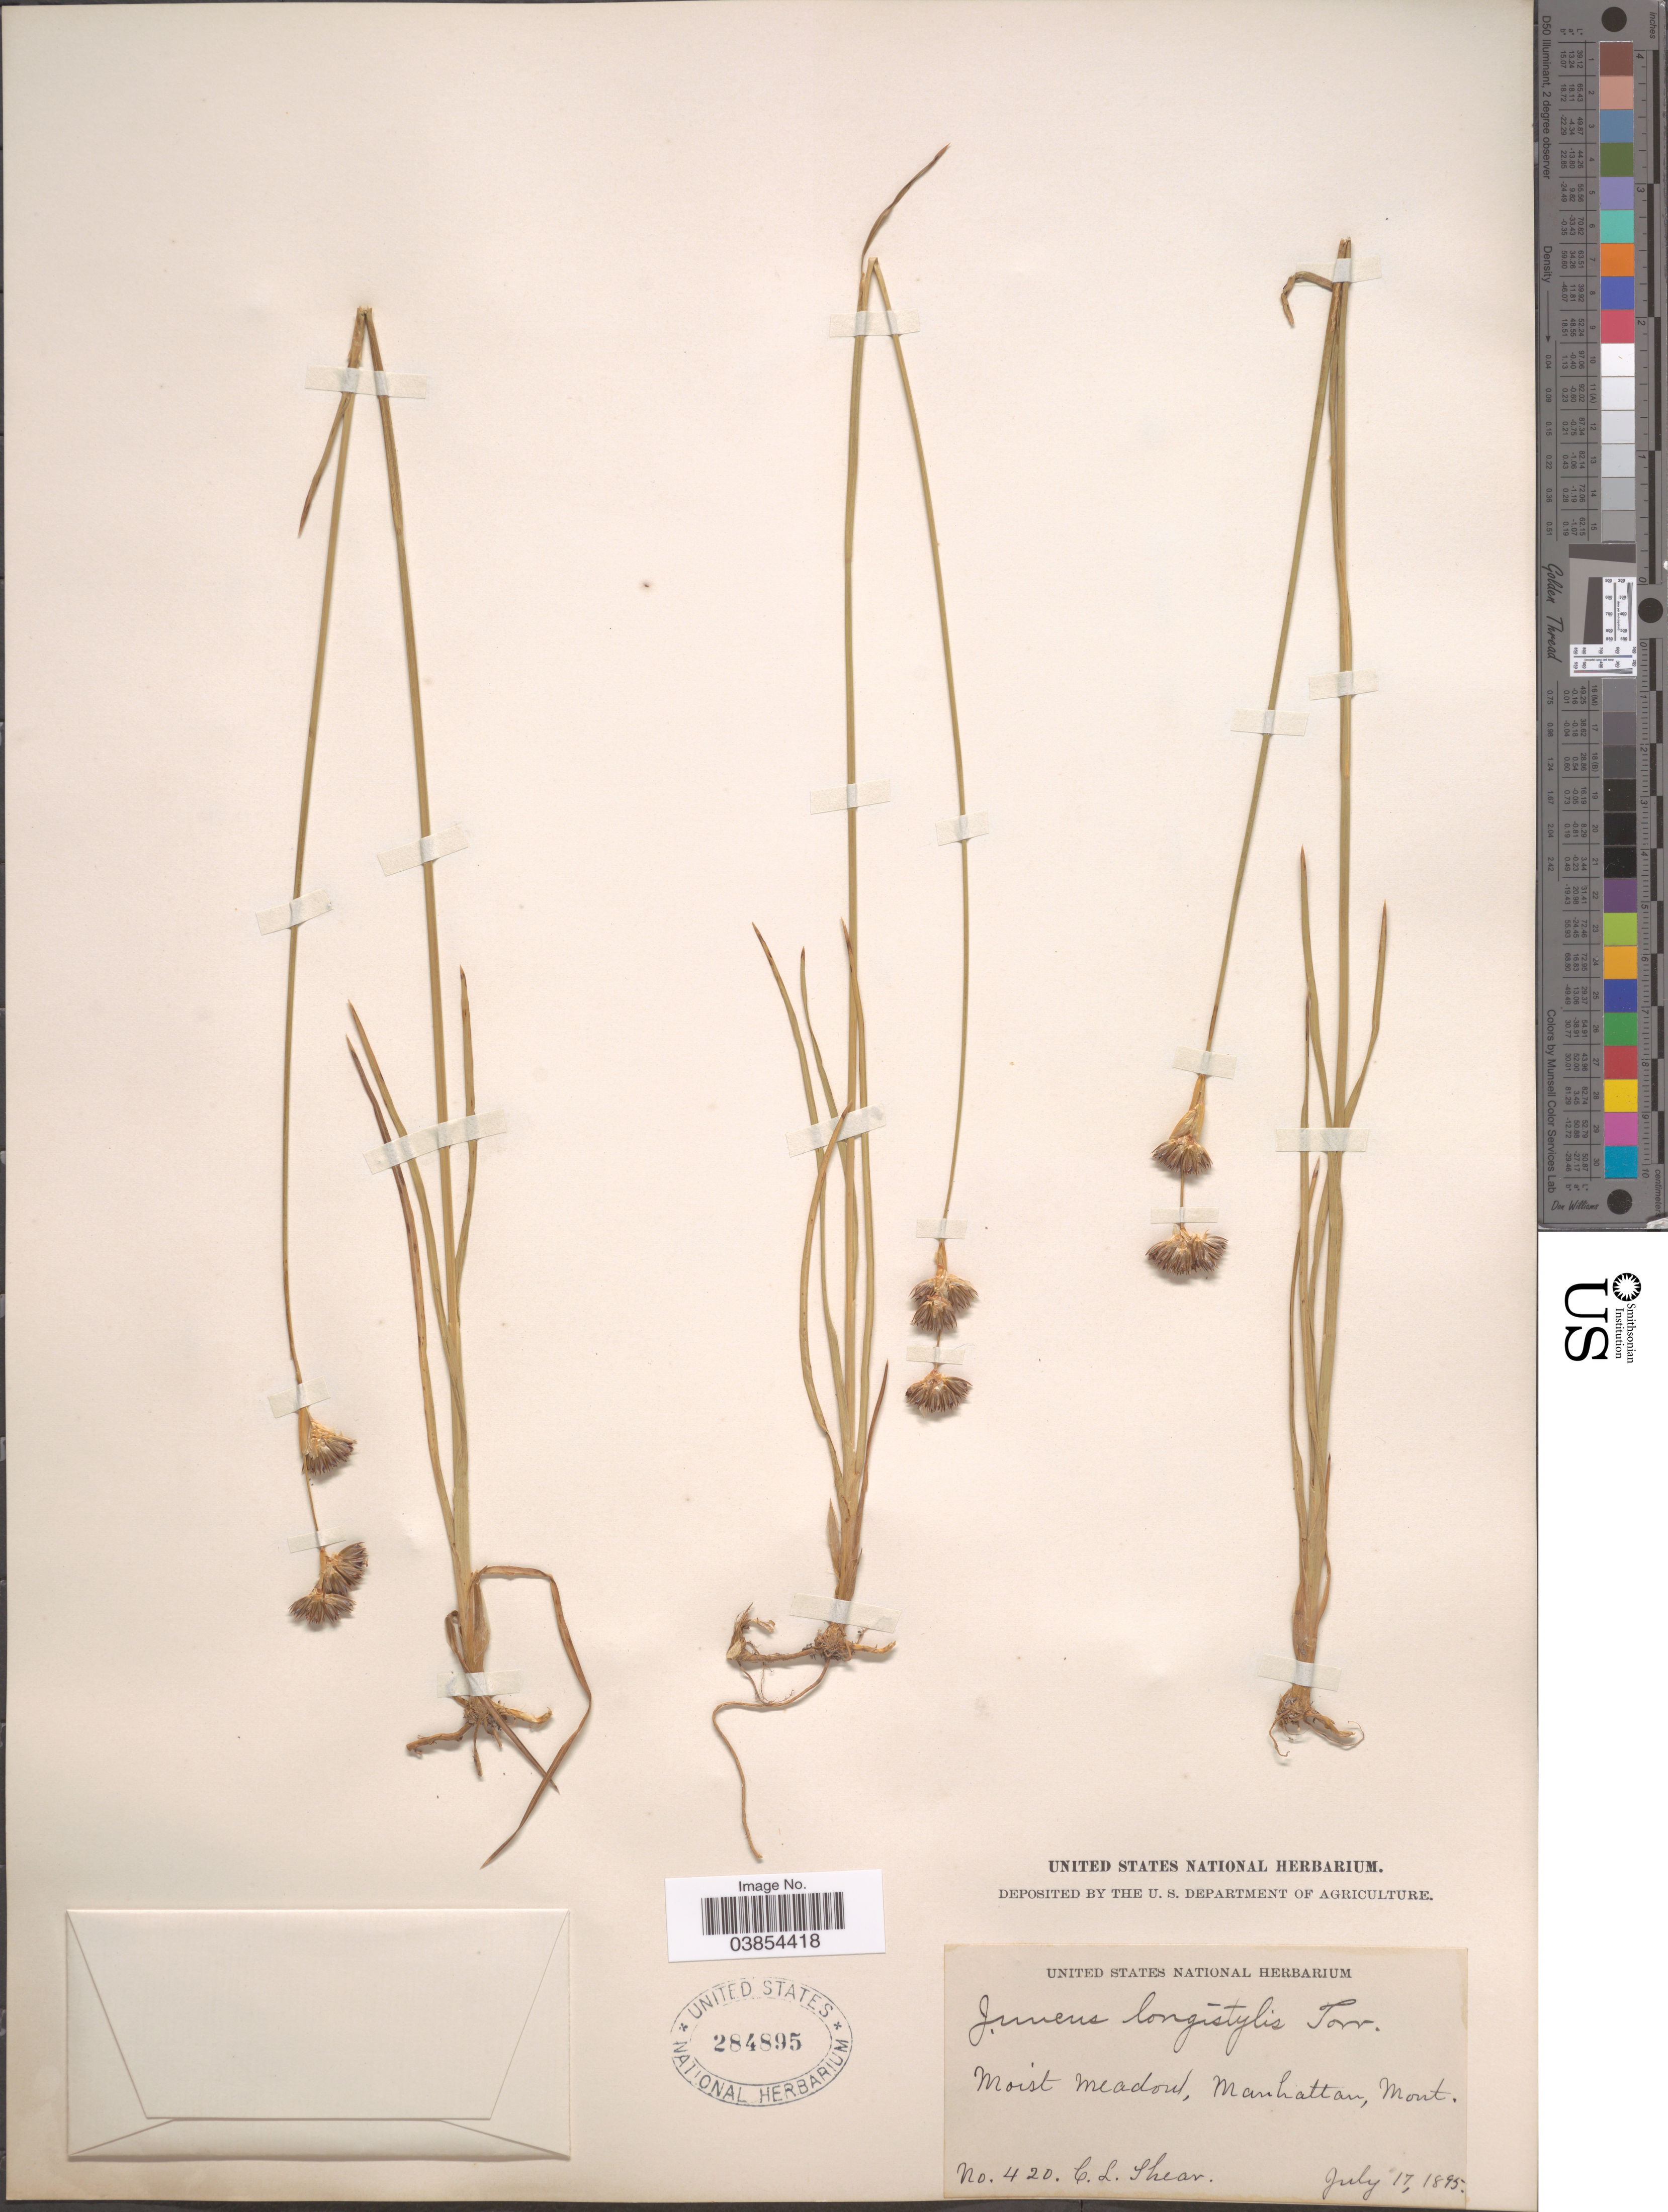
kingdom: Plantae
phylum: Tracheophyta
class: Liliopsida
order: Poales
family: Juncaceae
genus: Juncus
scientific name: Juncus longistylis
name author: Torr.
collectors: C. L. Shear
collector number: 420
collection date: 1895-07-17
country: United States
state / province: Montana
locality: Moist meadow, Manhattan.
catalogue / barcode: US 284895